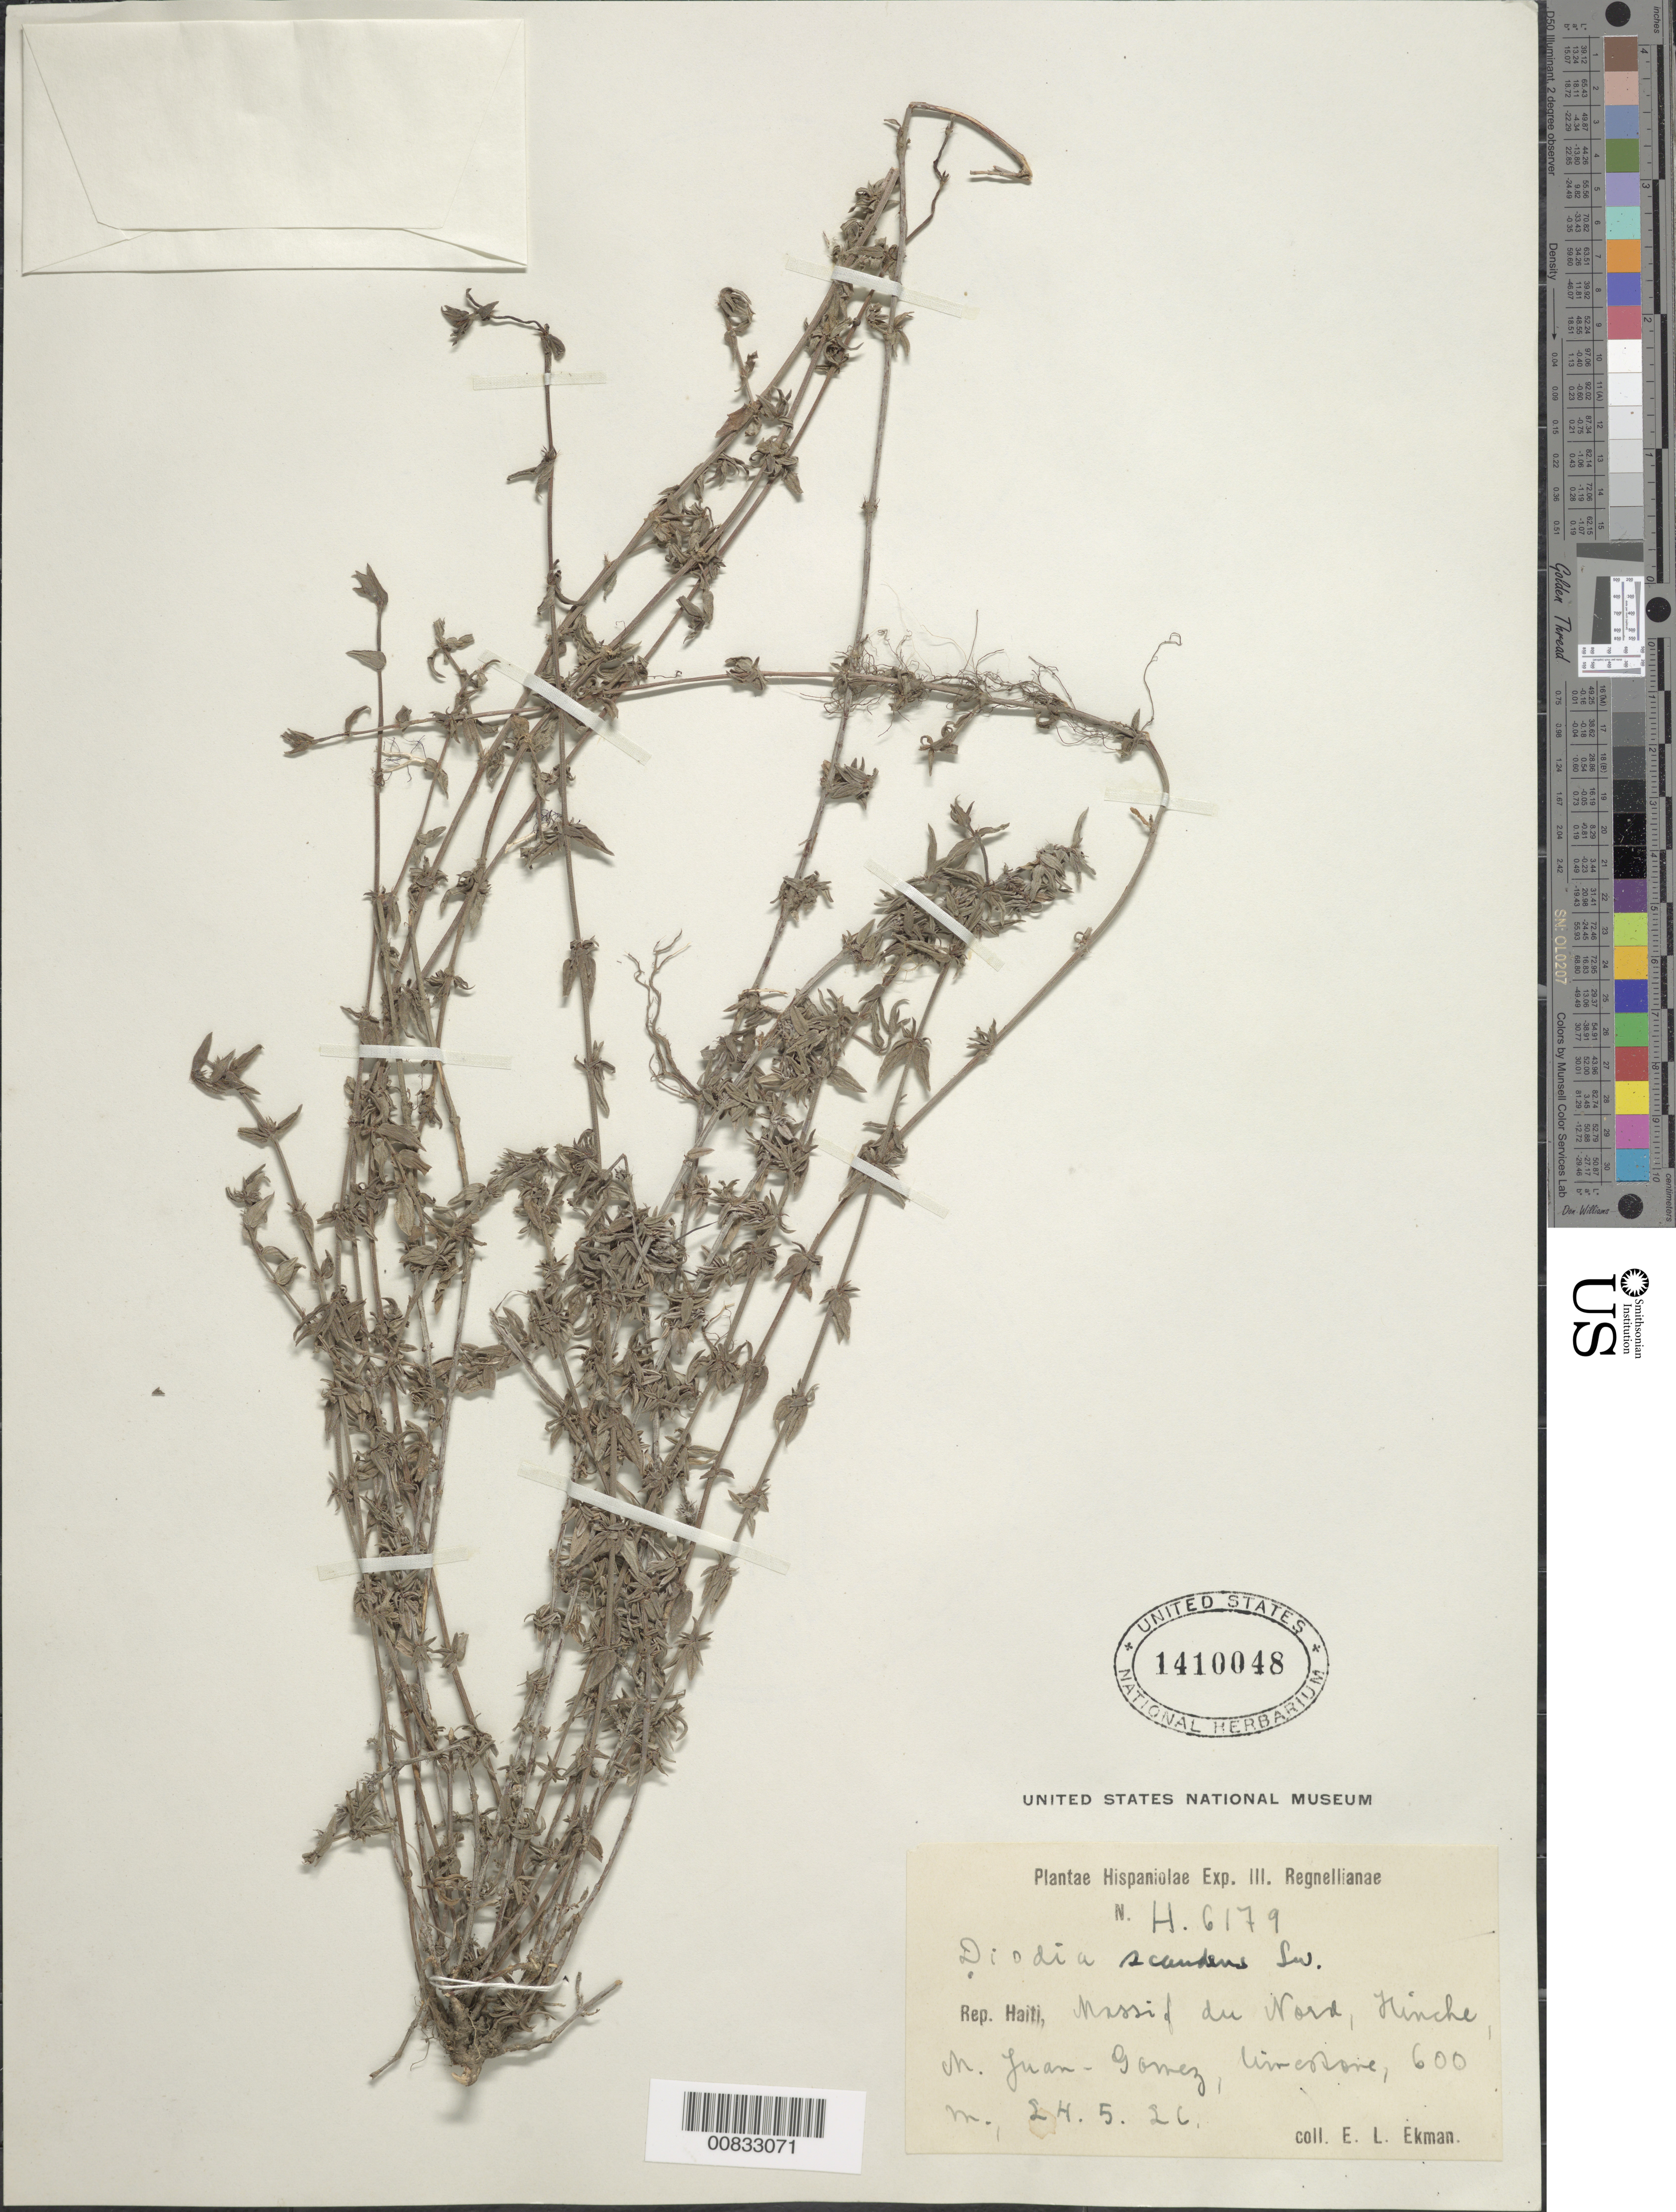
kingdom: Plantae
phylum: Tracheophyta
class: Magnoliopsida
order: Gentianales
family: Rubiaceae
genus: Diodia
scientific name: Diodia scandens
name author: Sw.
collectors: E. L. Ekman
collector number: H 6179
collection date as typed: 24 May 1926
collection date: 1926-05-24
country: Haiti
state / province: Artibonite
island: Hispaniola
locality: Massif du Nord, Hinche, M. Juan-Gomez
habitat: Limestone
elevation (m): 600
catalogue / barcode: US 1410048